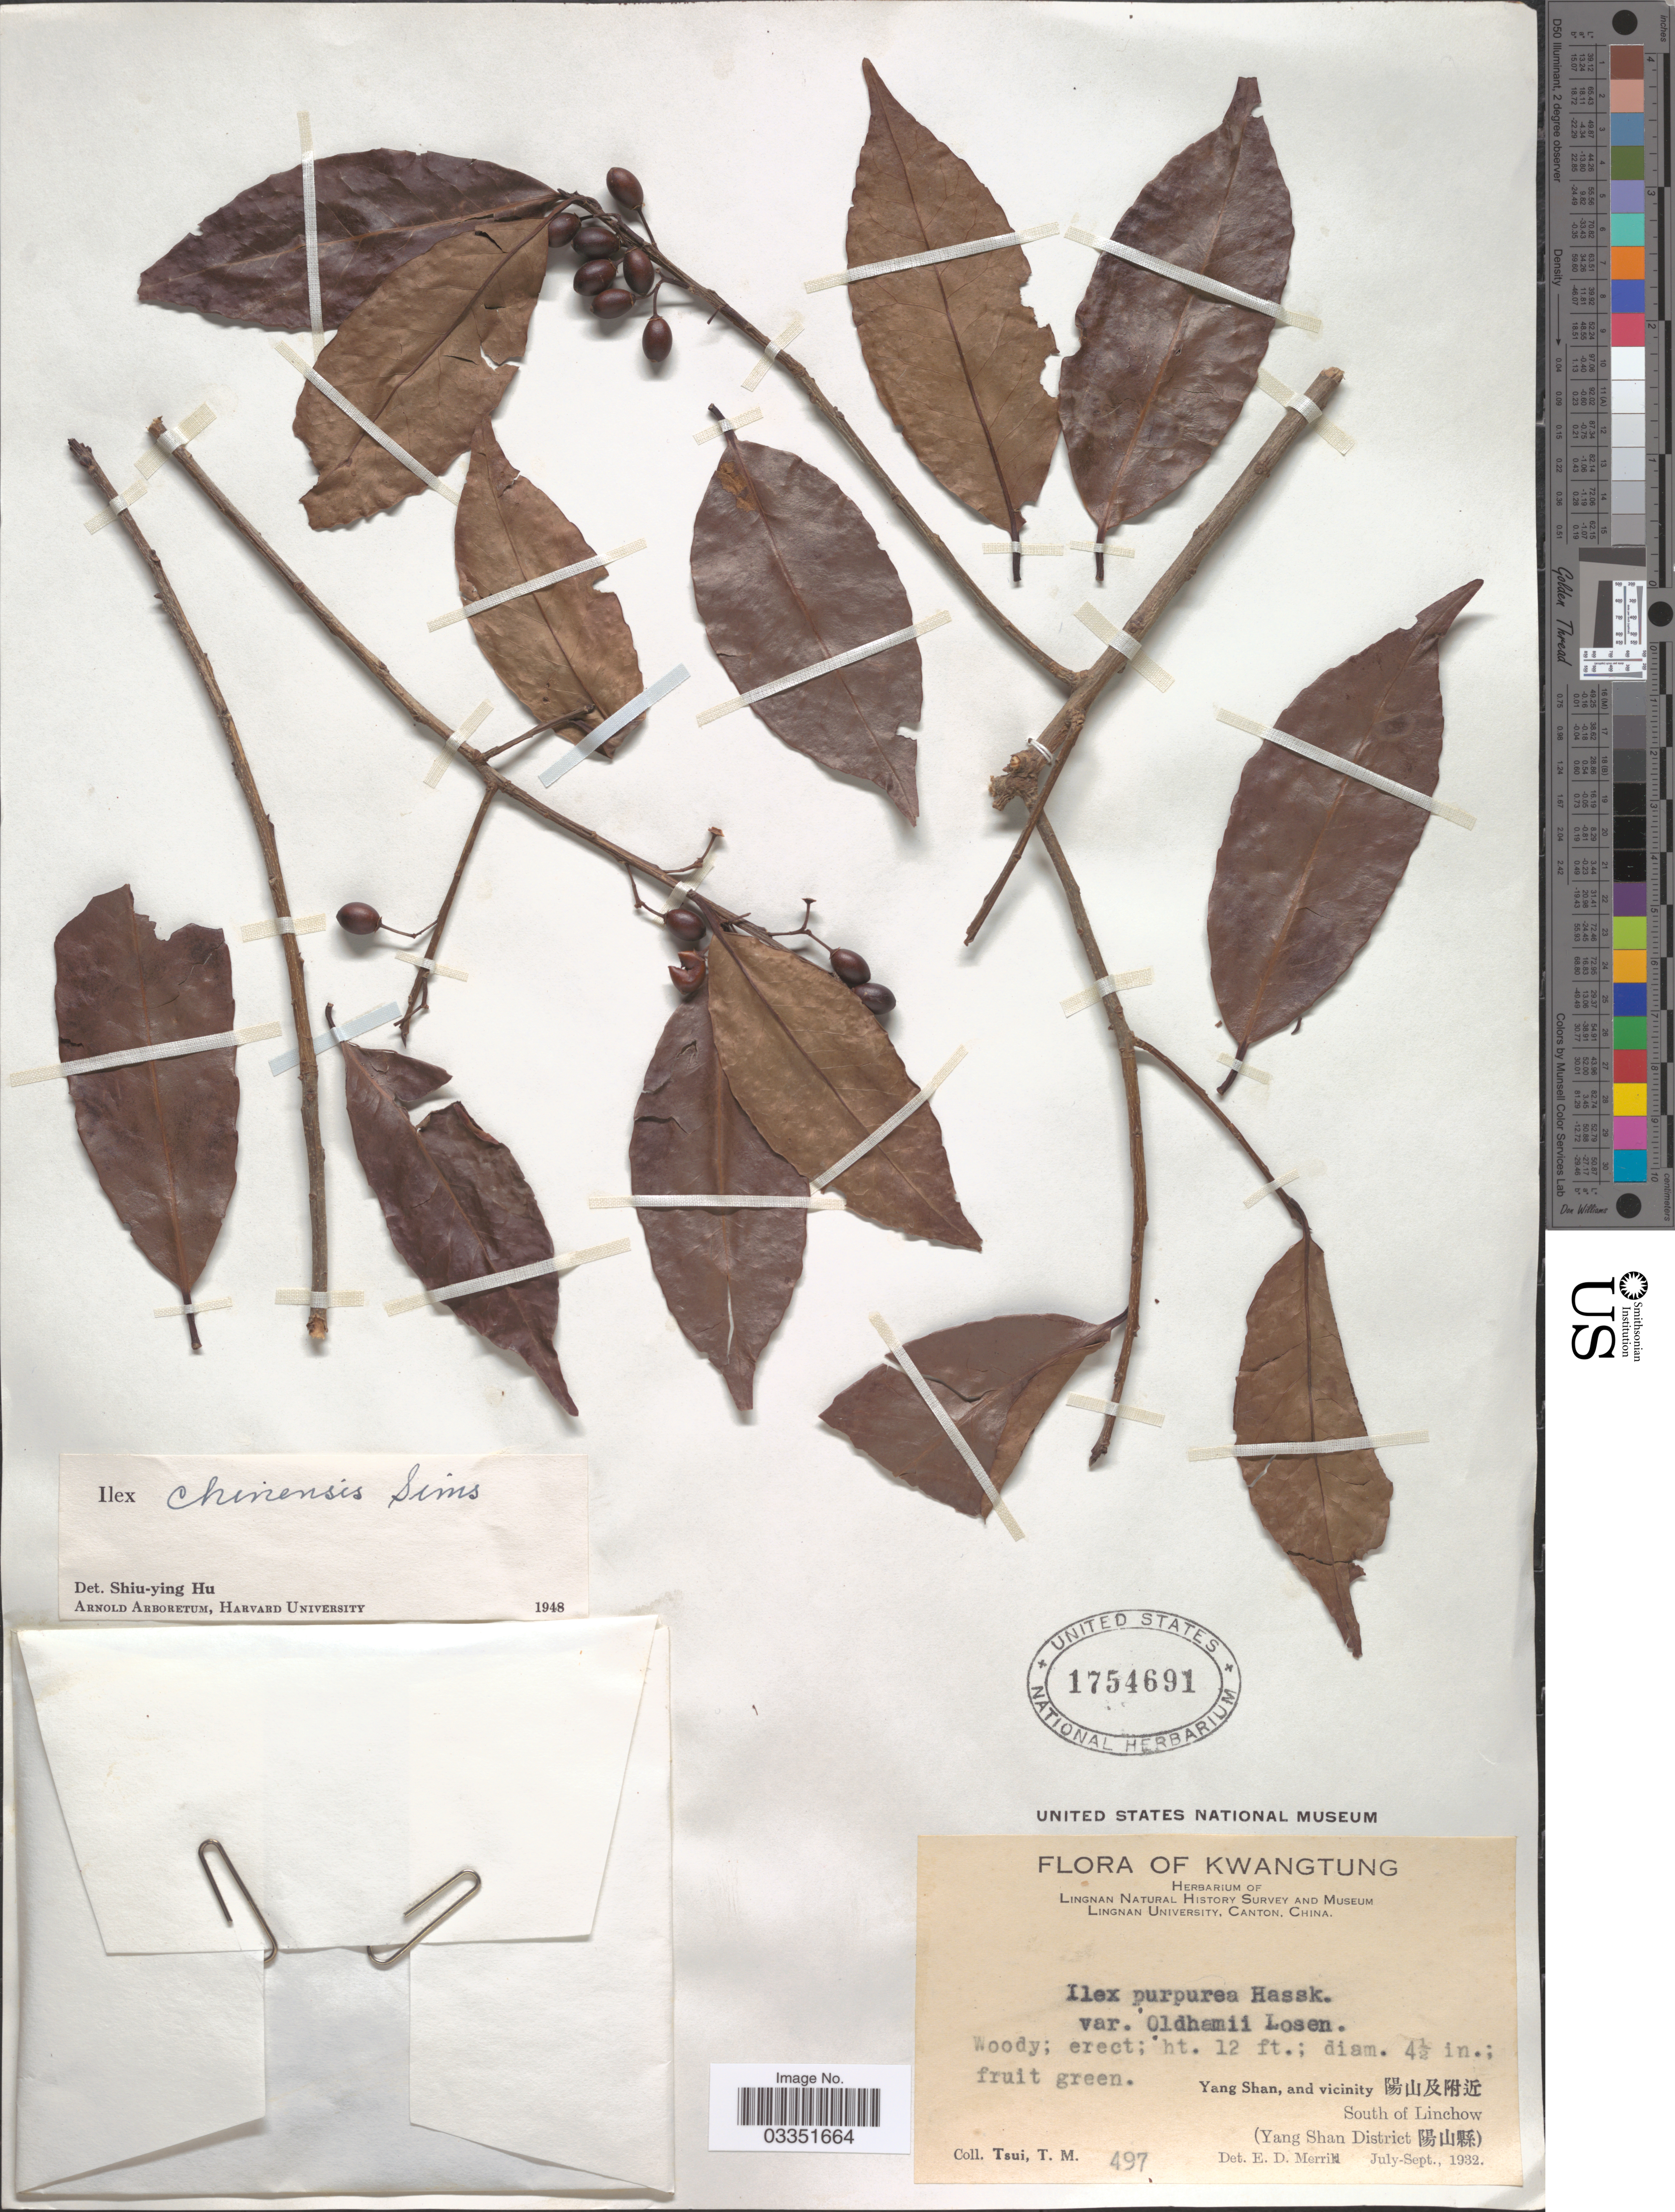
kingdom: Plantae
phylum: Tracheophyta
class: Magnoliopsida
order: Aquifoliales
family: Aquifoliaceae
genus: Ilex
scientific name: Ilex chinensis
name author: Sims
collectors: T. Tsui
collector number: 497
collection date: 1932-07/1932-09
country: China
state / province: Guangdong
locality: Kwangtung. Yang Shan, and vicinity X. South of Linchow. (Yang Shan District X).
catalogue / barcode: US 1754691